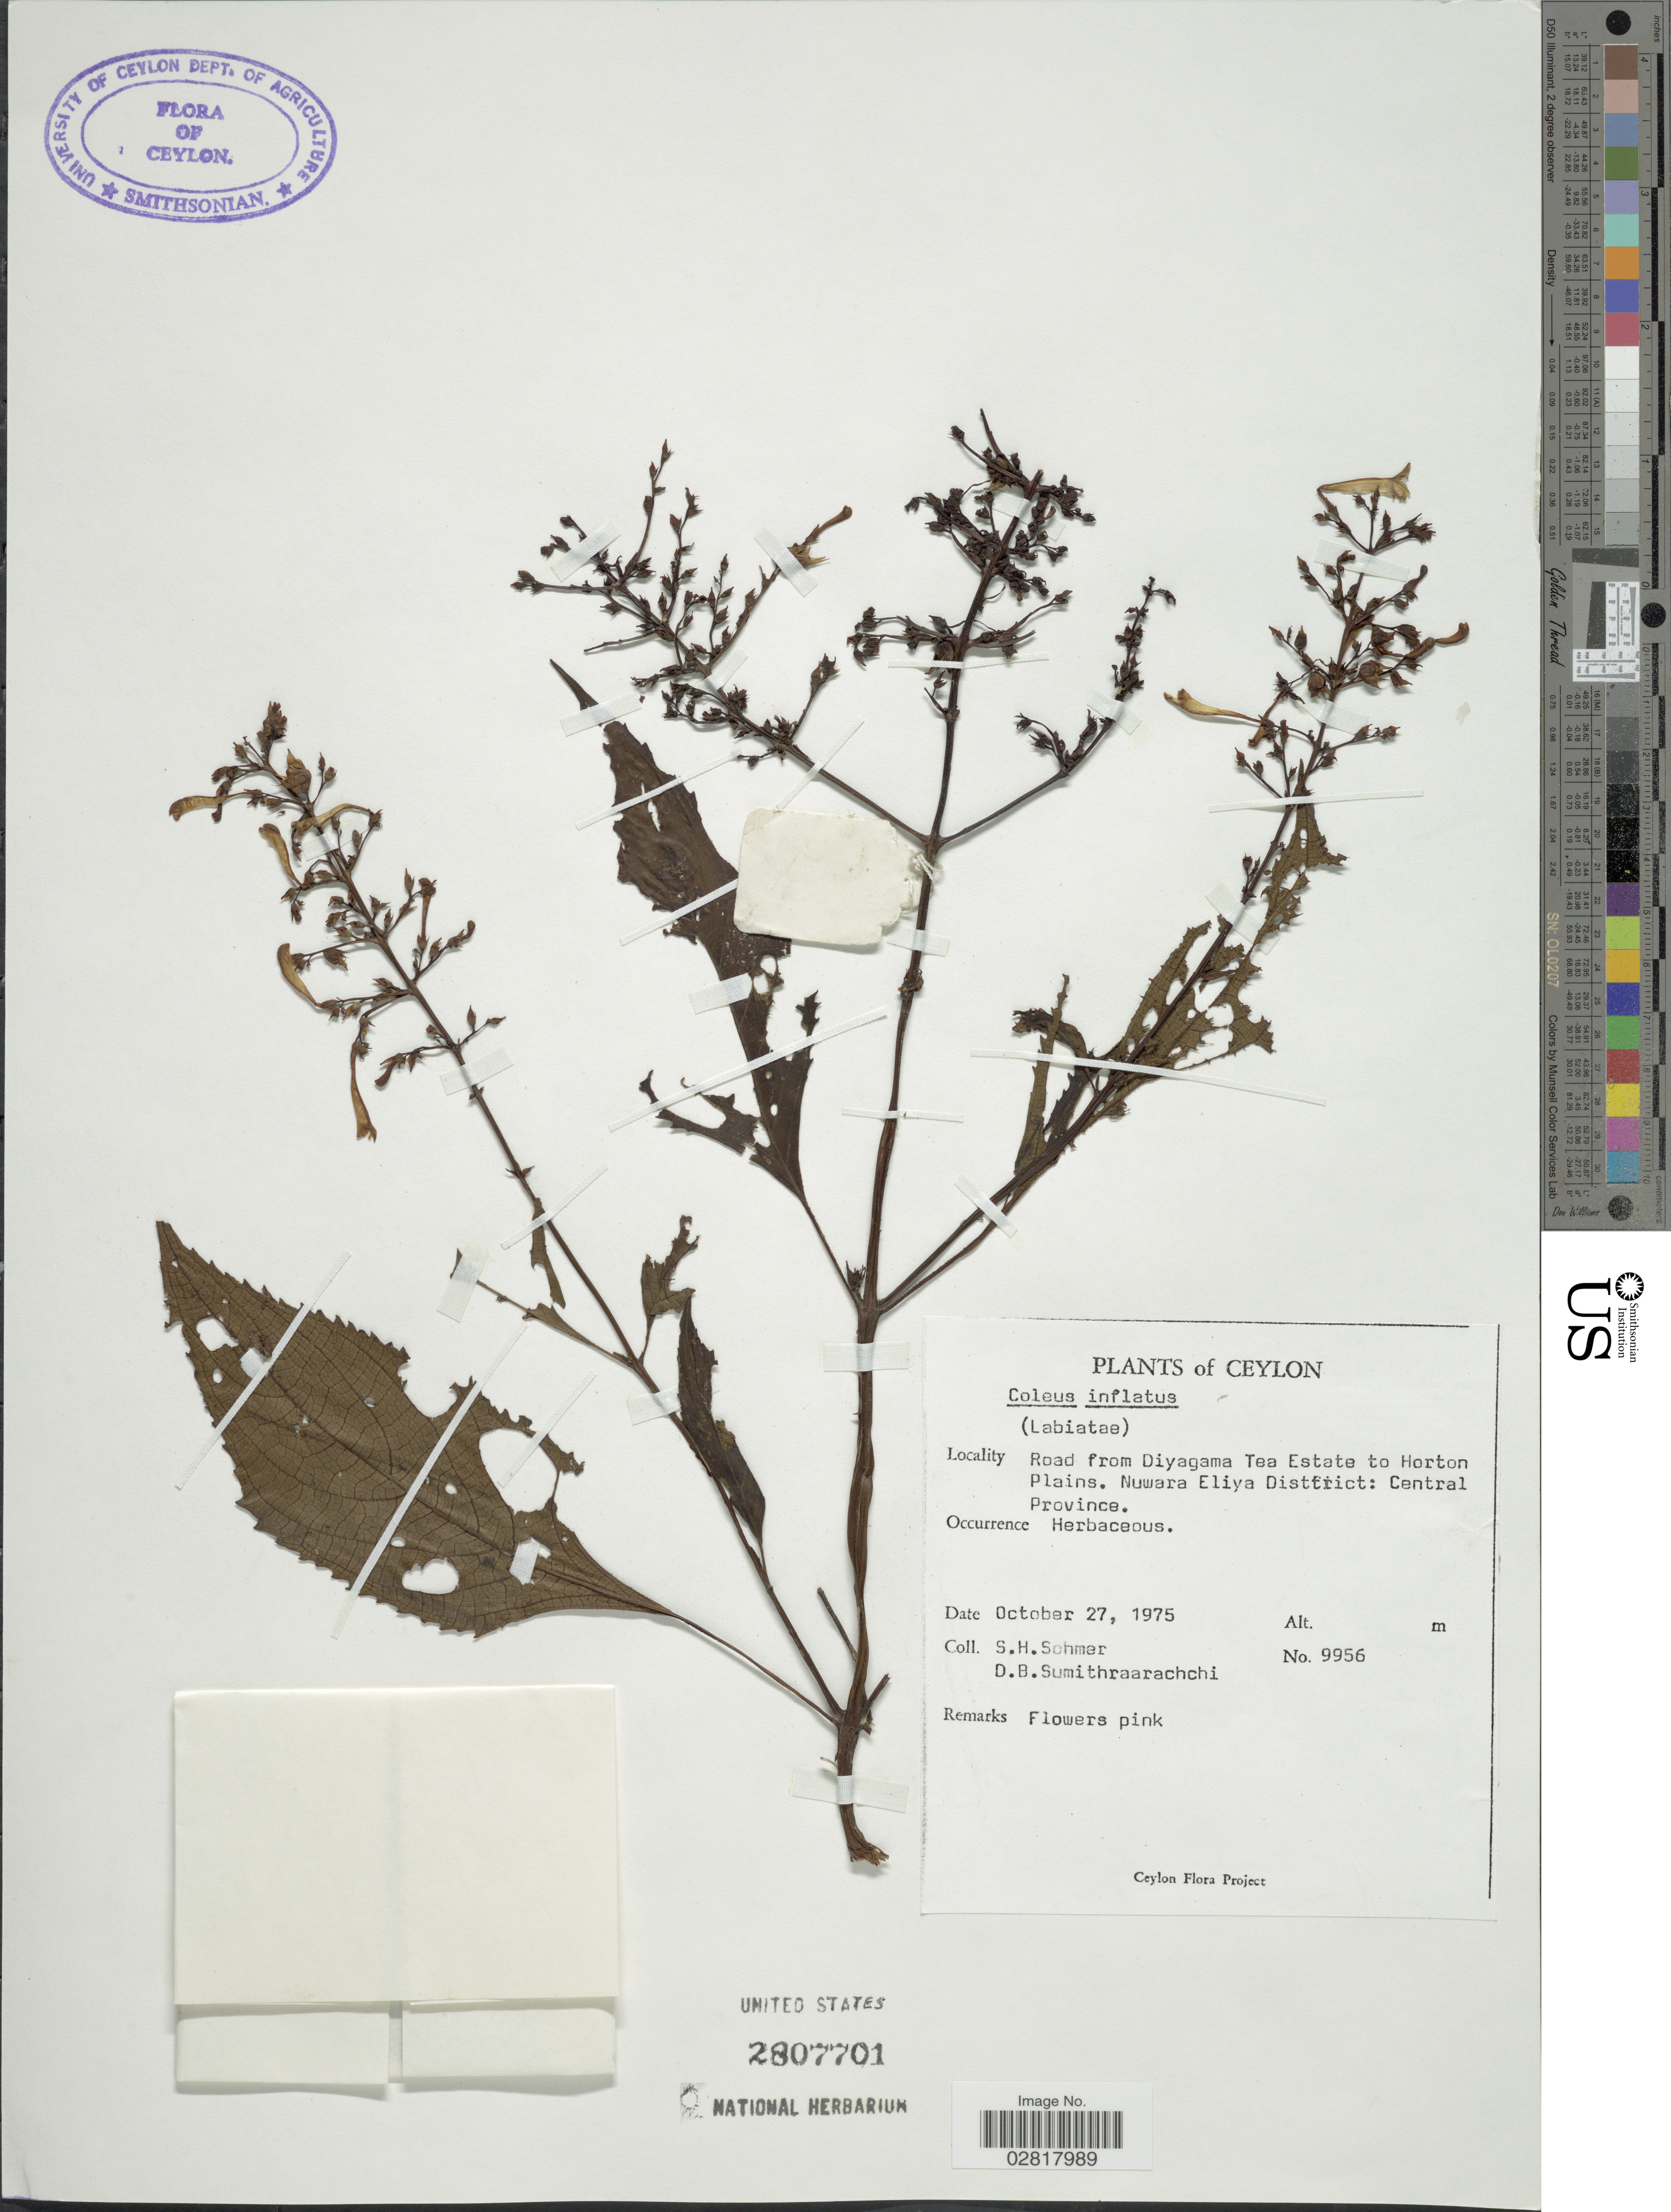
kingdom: Plantae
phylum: Tracheophyta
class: Magnoliopsida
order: Lamiales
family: Lamiaceae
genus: Plectranthus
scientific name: Plectranthus inflatus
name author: (Benth.) R.H. Willemse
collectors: S. H. Sohmer & D. B. Sumithraarachchi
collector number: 9956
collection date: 1975-10-27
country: Sri Lanka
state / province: Central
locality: Ceylon, Road from Diyagama Tea Estate to Horton Plains, Nuwara Eliya District.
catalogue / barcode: US 2807701